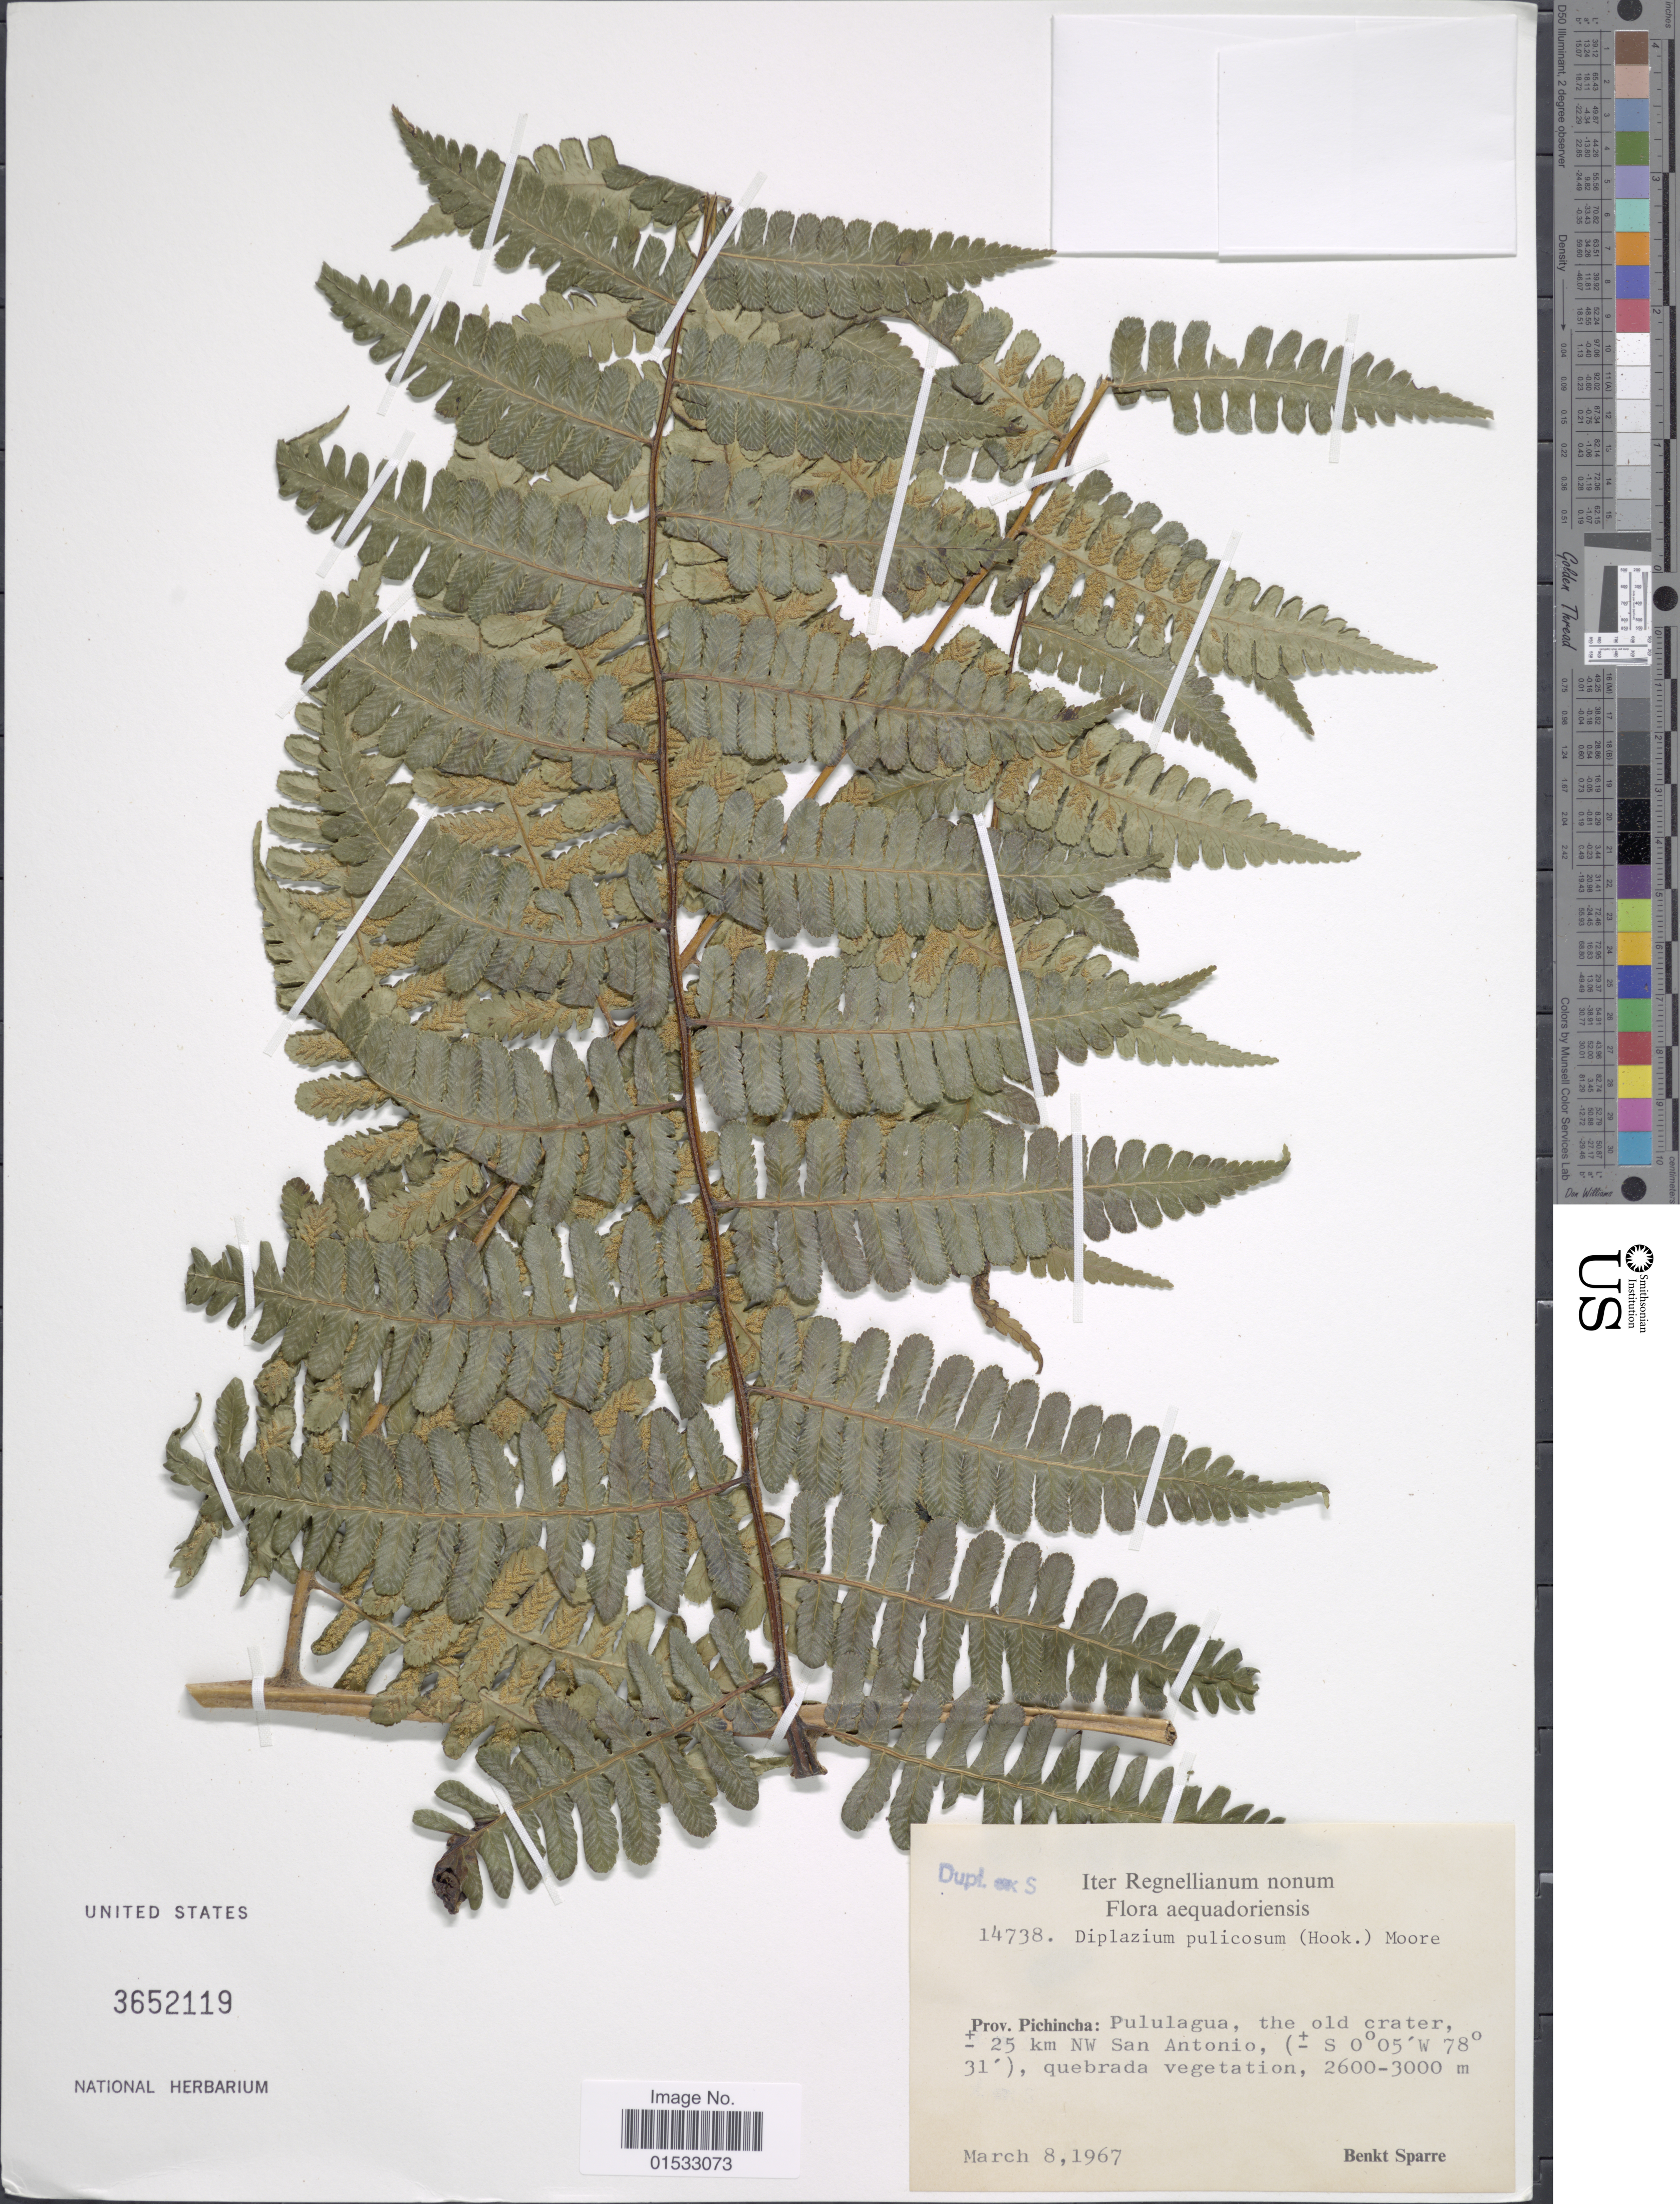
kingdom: Plantae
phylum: Tracheophyta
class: Polypodiopsida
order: Polypodiales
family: Athyriaceae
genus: Diplazium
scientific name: Diplazium pulicosum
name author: (Hook.) T. Moore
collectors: B. Sparre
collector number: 14738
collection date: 1967-03-08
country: Ecuador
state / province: Pichincha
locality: Pululagua, the old crater ± 25 km NW San Antonio, quebrada vegetation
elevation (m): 2600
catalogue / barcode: US 3652119